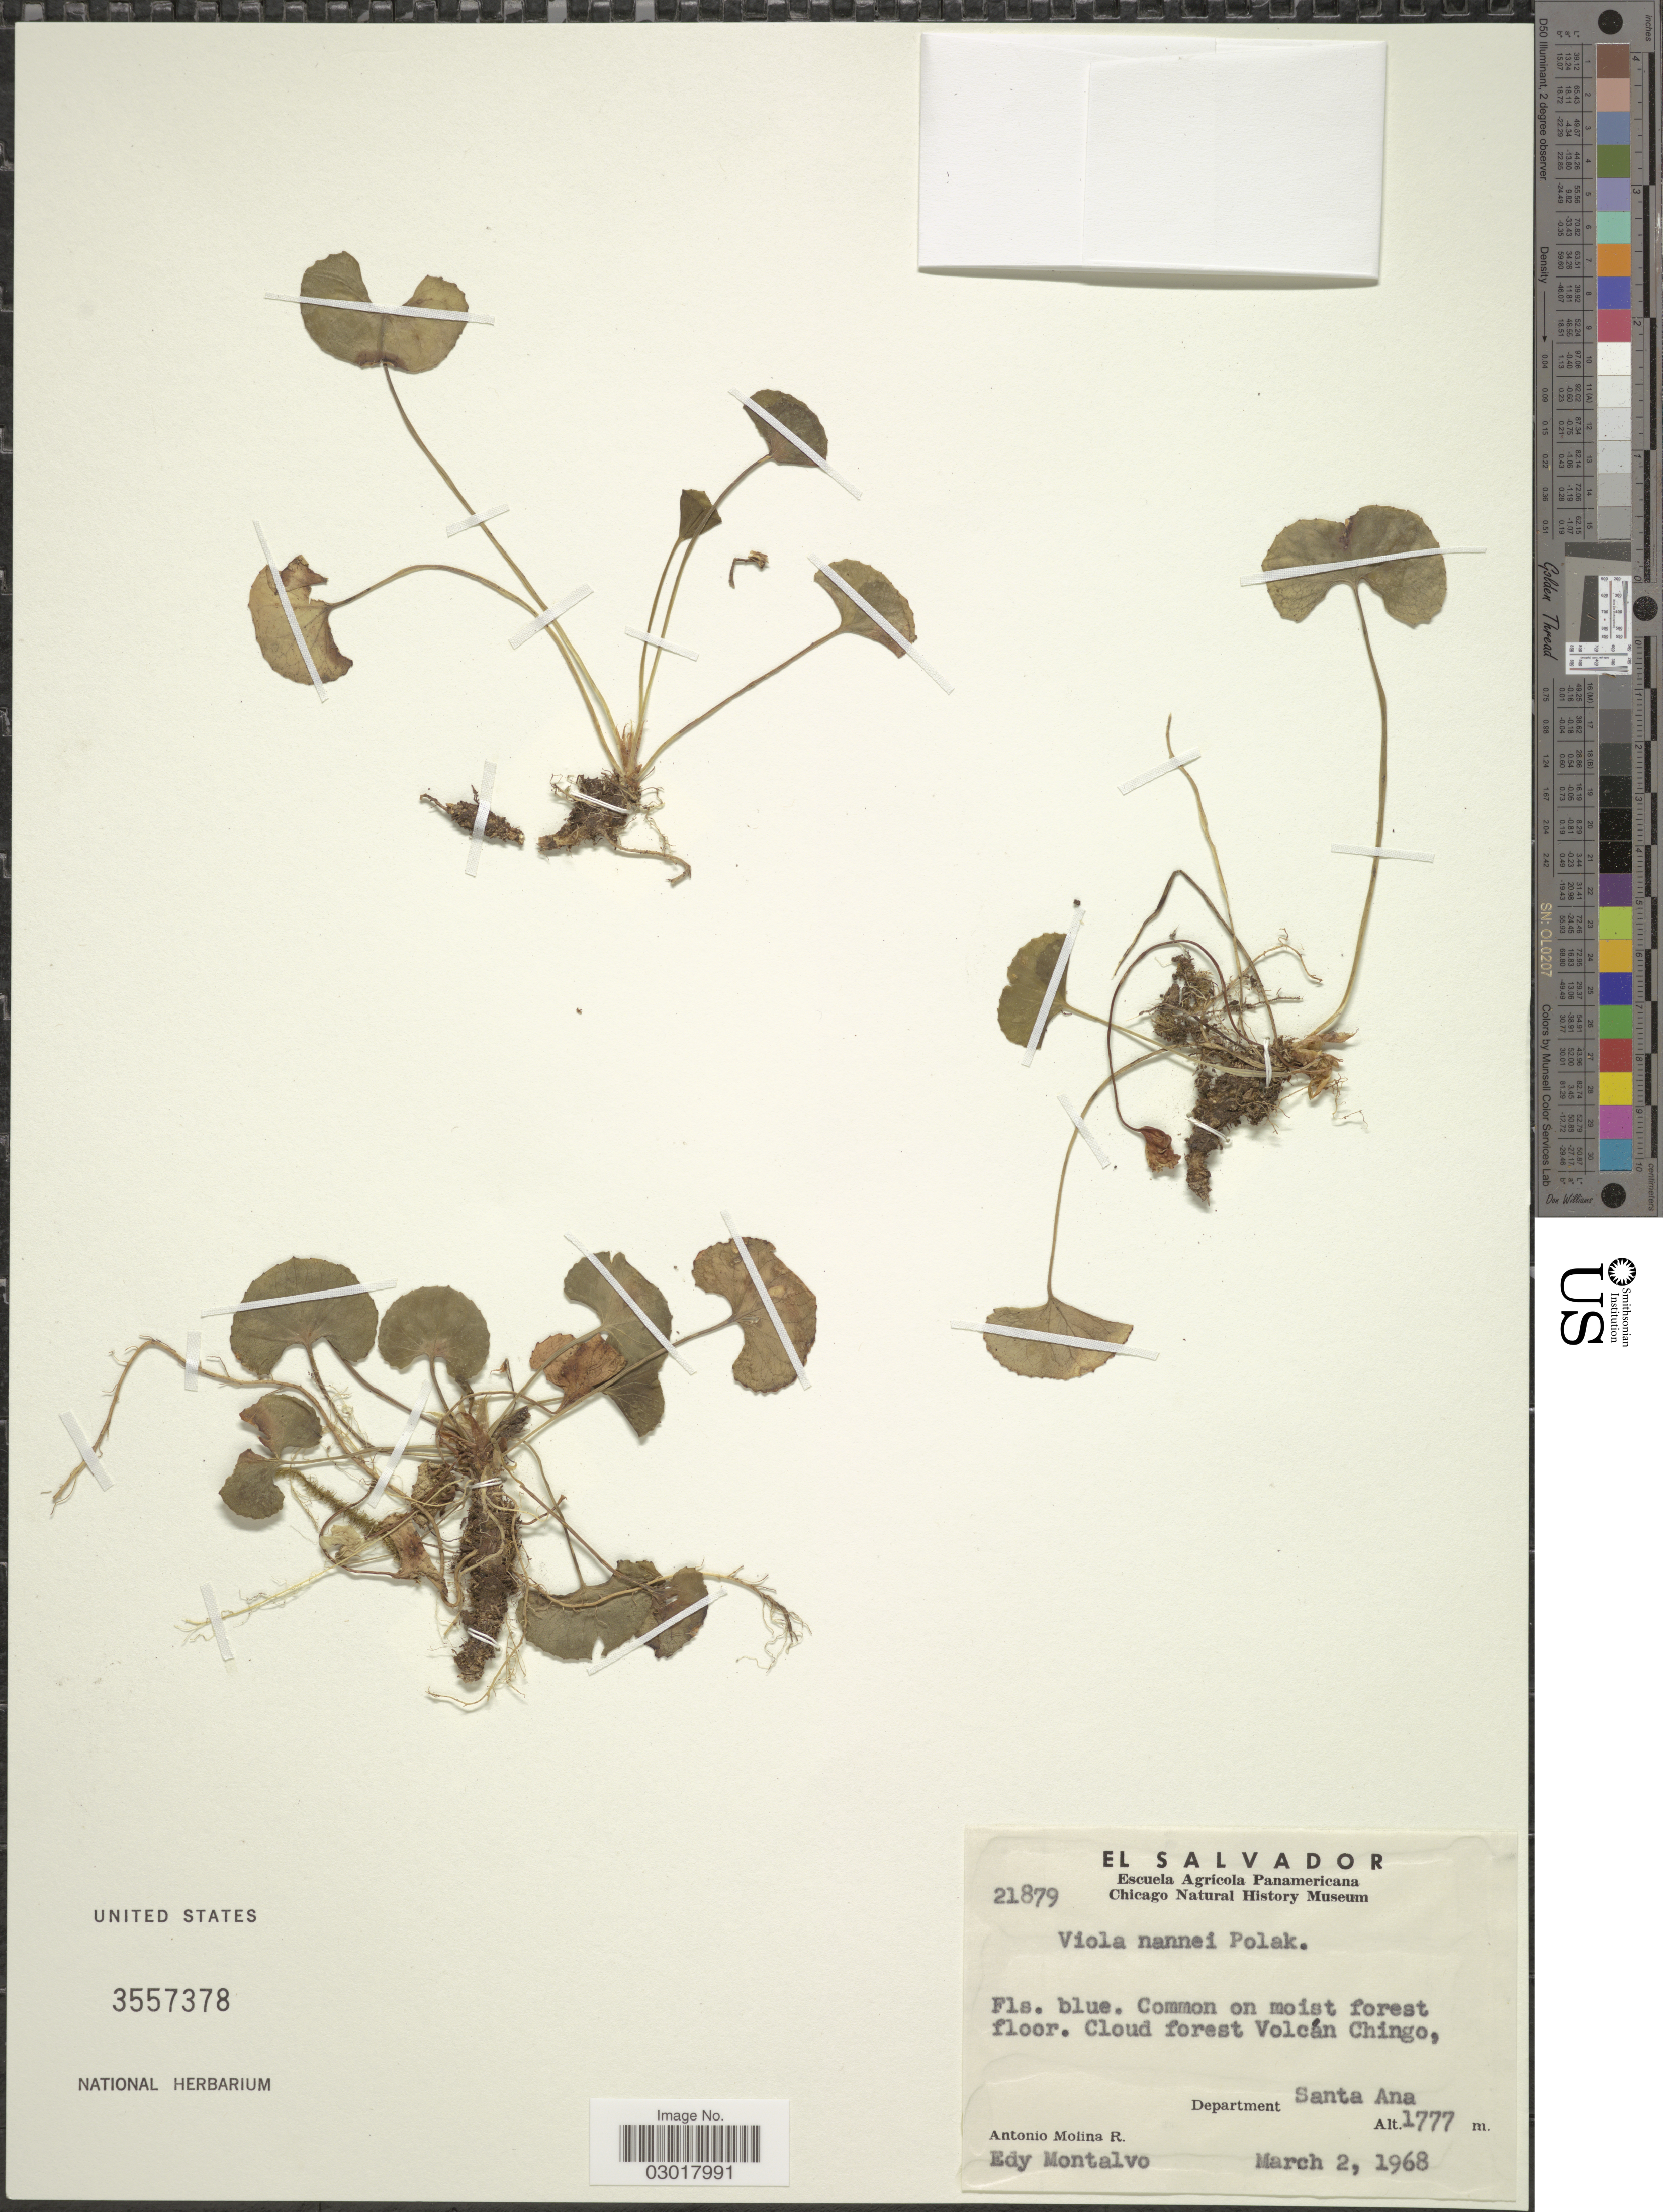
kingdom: Plantae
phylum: Tracheophyta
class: Magnoliopsida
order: Malpighiales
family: Violaceae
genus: Viola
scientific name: Viola nannei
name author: Polák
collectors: A. Molina R. & E. A. Montalvo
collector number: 21879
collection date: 1968-03-02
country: El Salvador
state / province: Santa Ana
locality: Cloud forest Volcán Chingo. Department Santa Ana.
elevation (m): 1777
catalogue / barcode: US 3557378